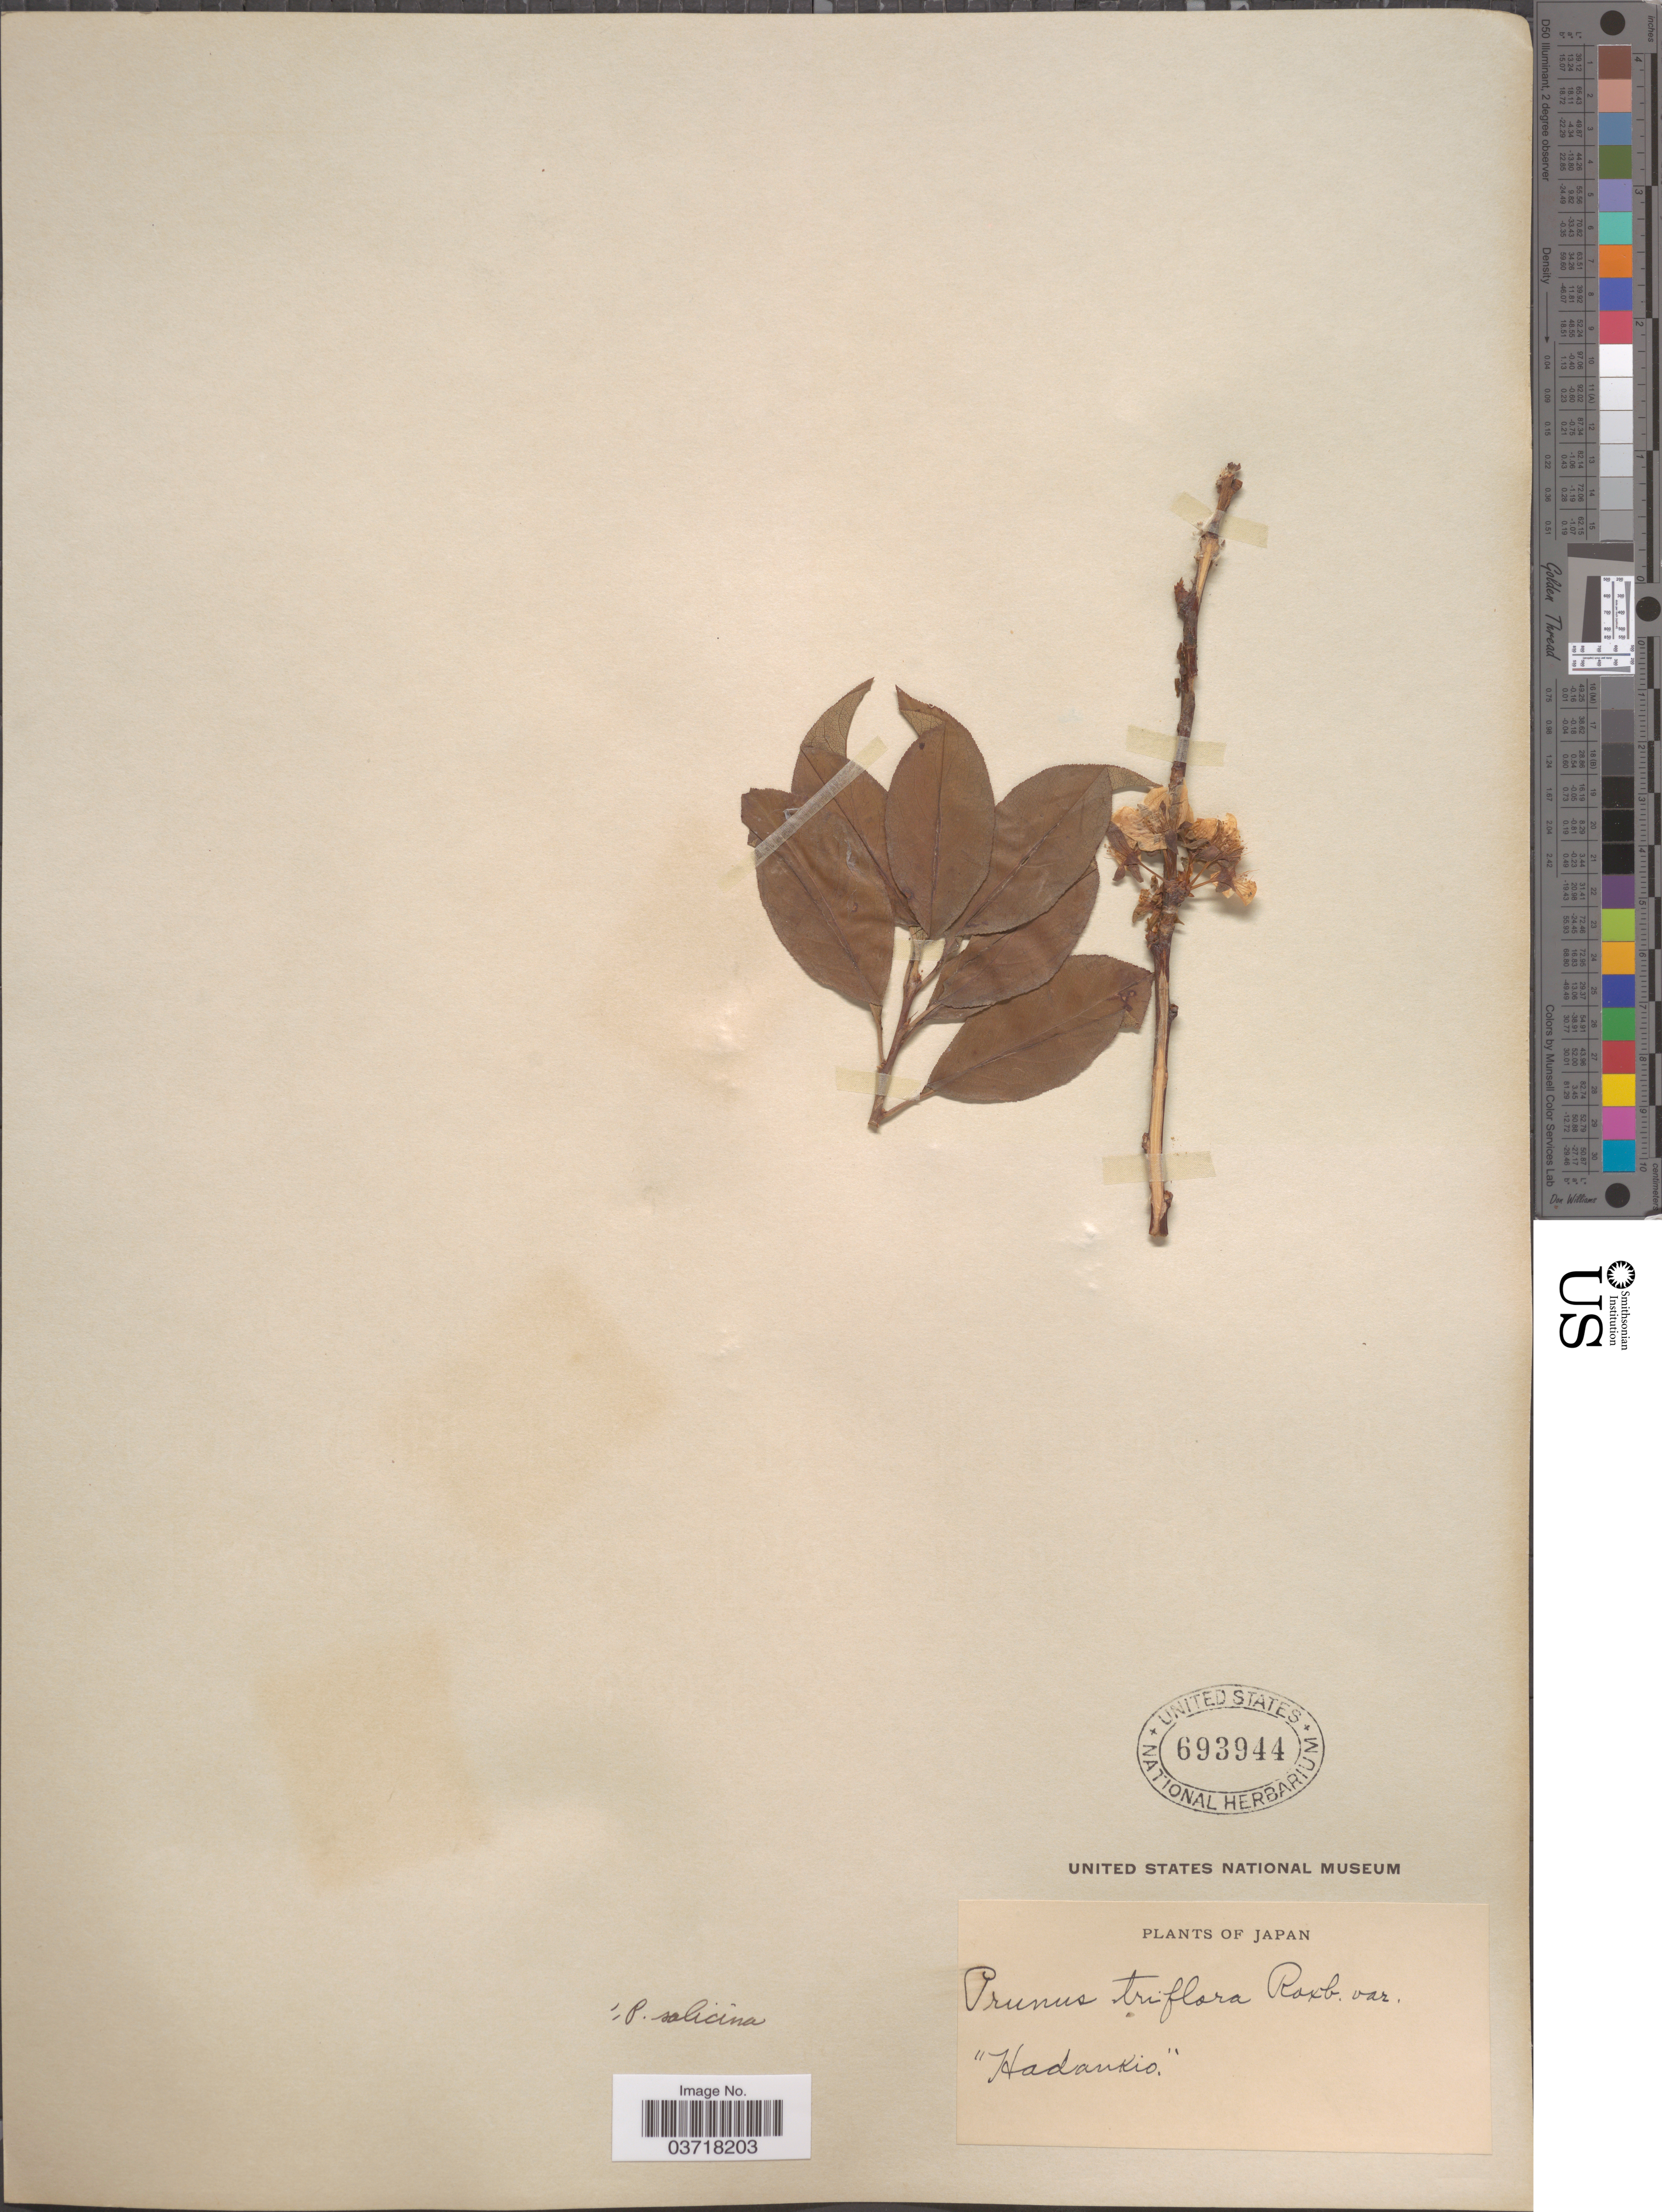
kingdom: Plantae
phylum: Tracheophyta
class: Magnoliopsida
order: Rosales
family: Rosaceae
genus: Prunus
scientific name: Prunus salicina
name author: Lindl.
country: Japan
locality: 'Hadankio.' [unsure placement]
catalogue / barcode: US 693944